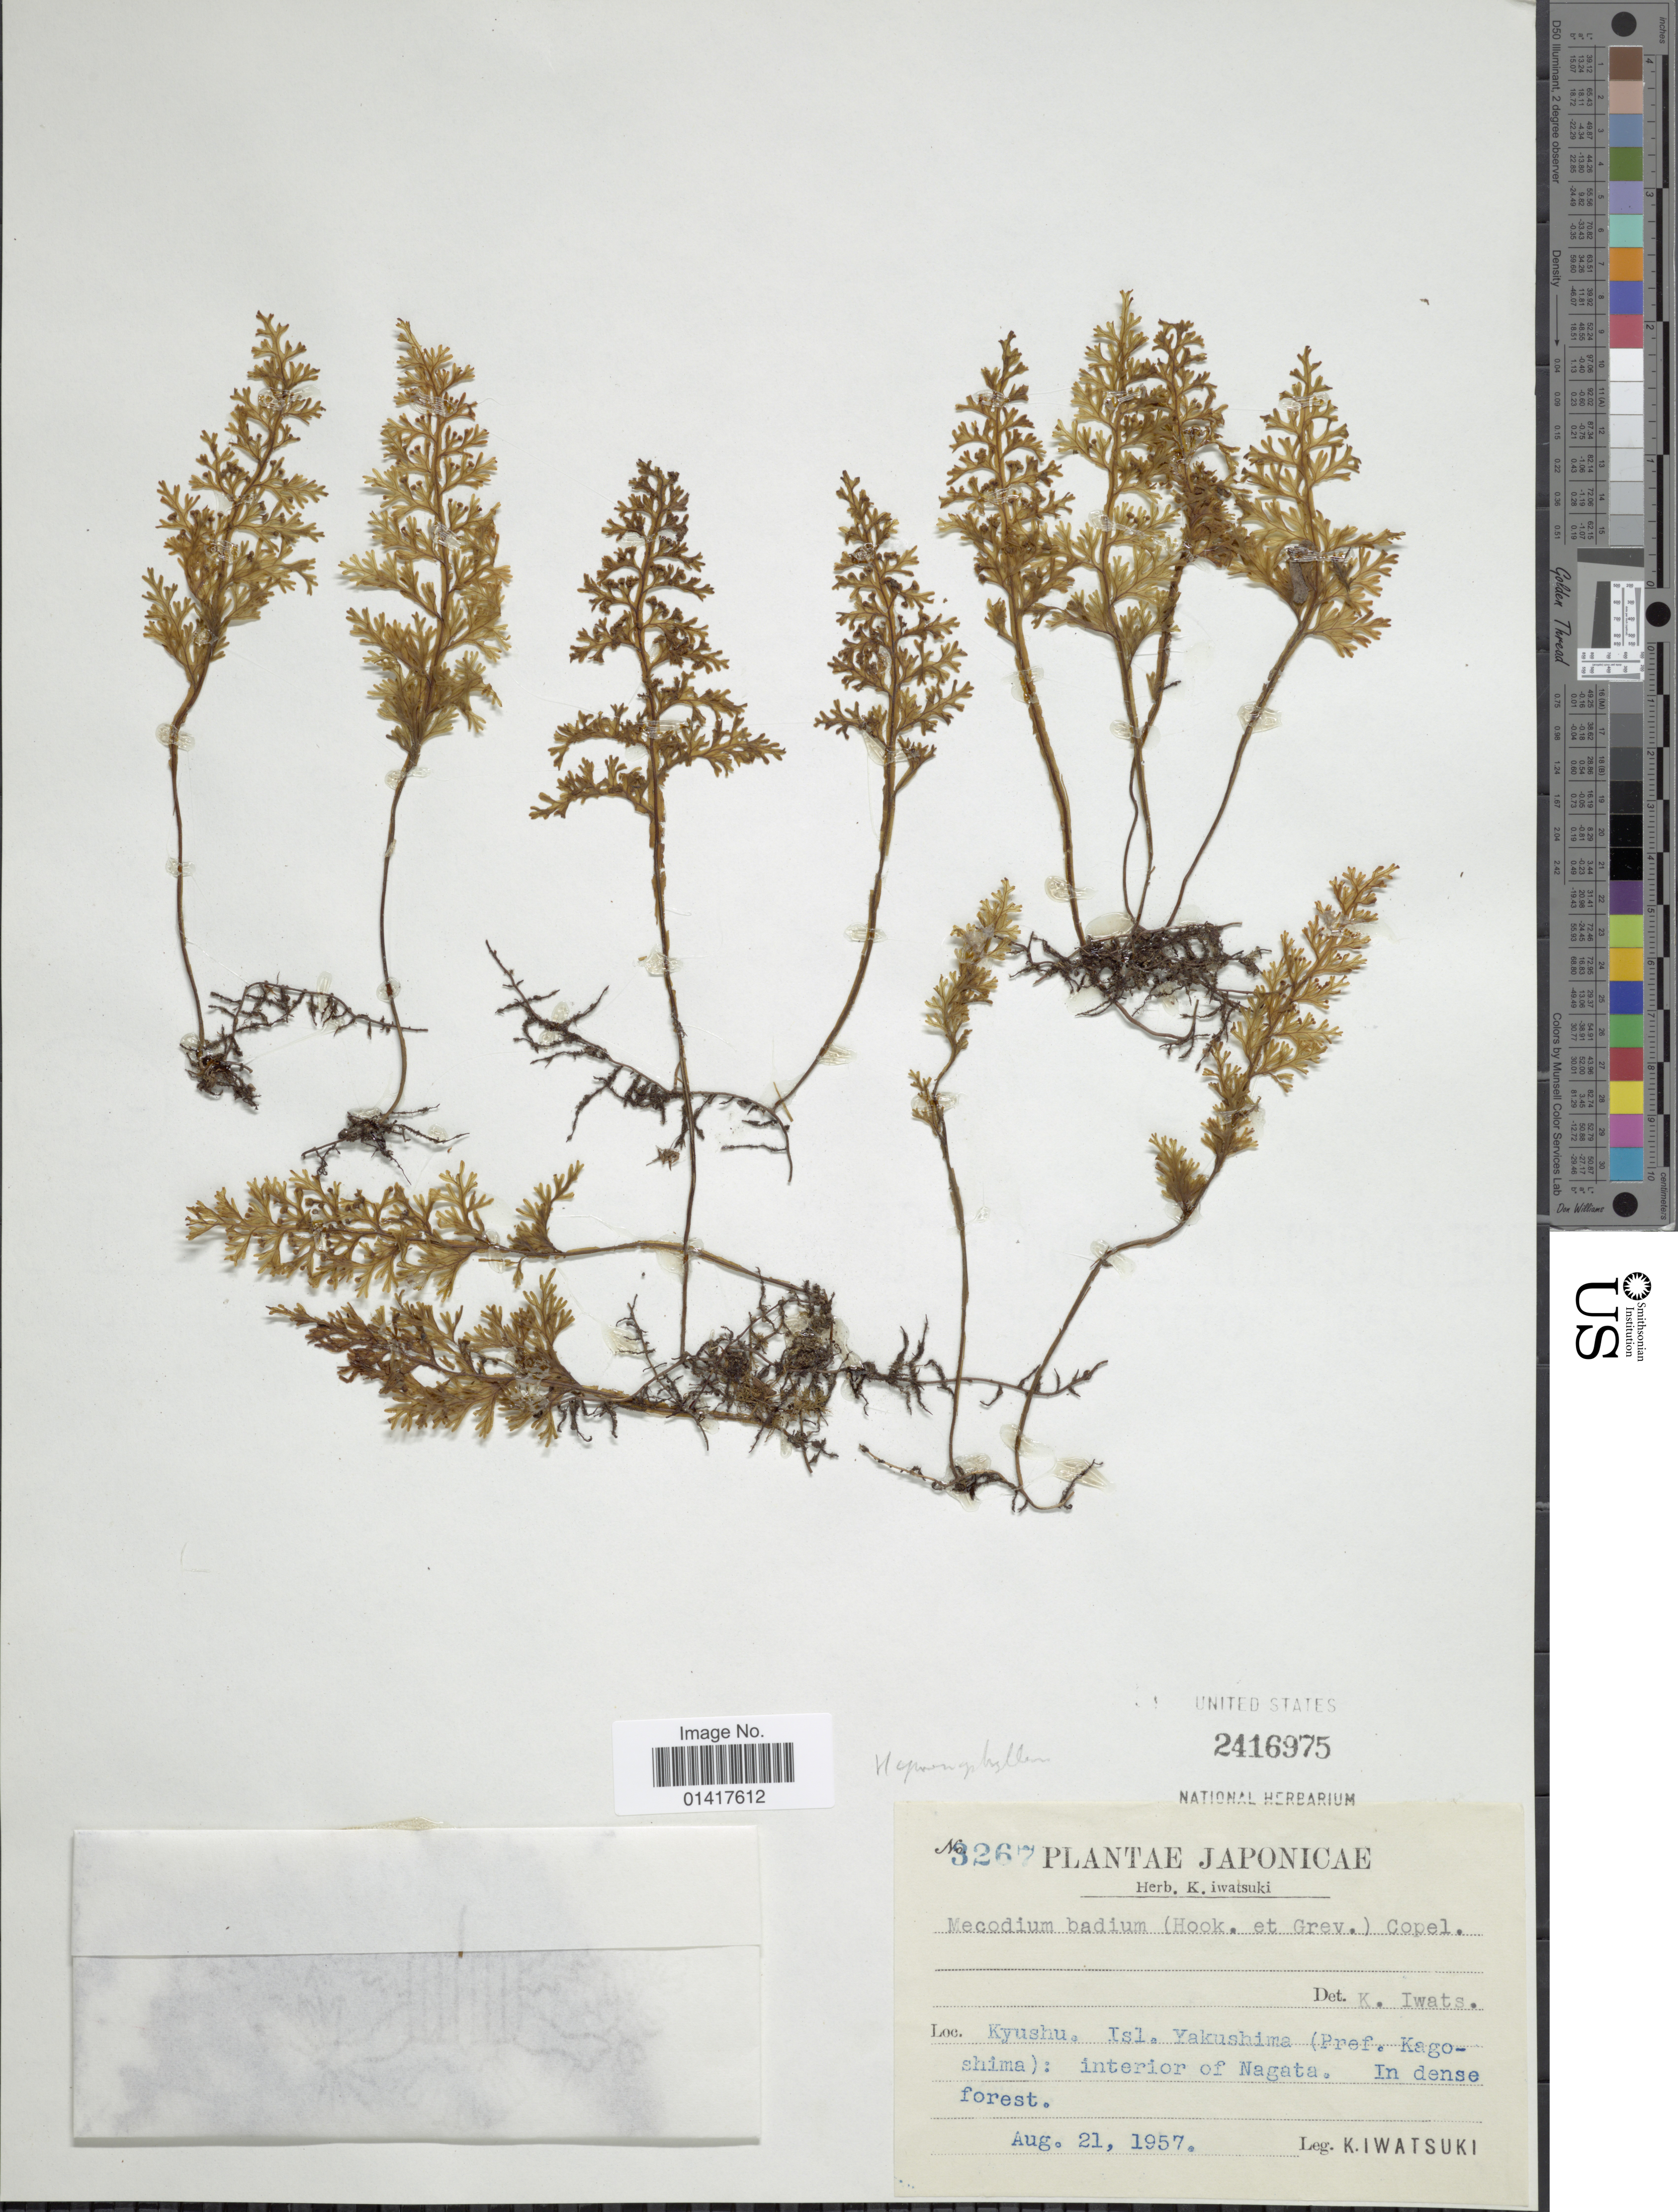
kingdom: Plantae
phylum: Tracheophyta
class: Polypodiopsida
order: Hymenophyllales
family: Hymenophyllaceae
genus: Hymenophyllum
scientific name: Hymenophyllum badium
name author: Hook. & Grev.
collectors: K. Iwatsuki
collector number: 3267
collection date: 1957-08-21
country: Japan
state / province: Kagosima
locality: Kyushu. Isl. Yakushima (Pref. Kagoshima): interior of Nagata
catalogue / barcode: US 2416975